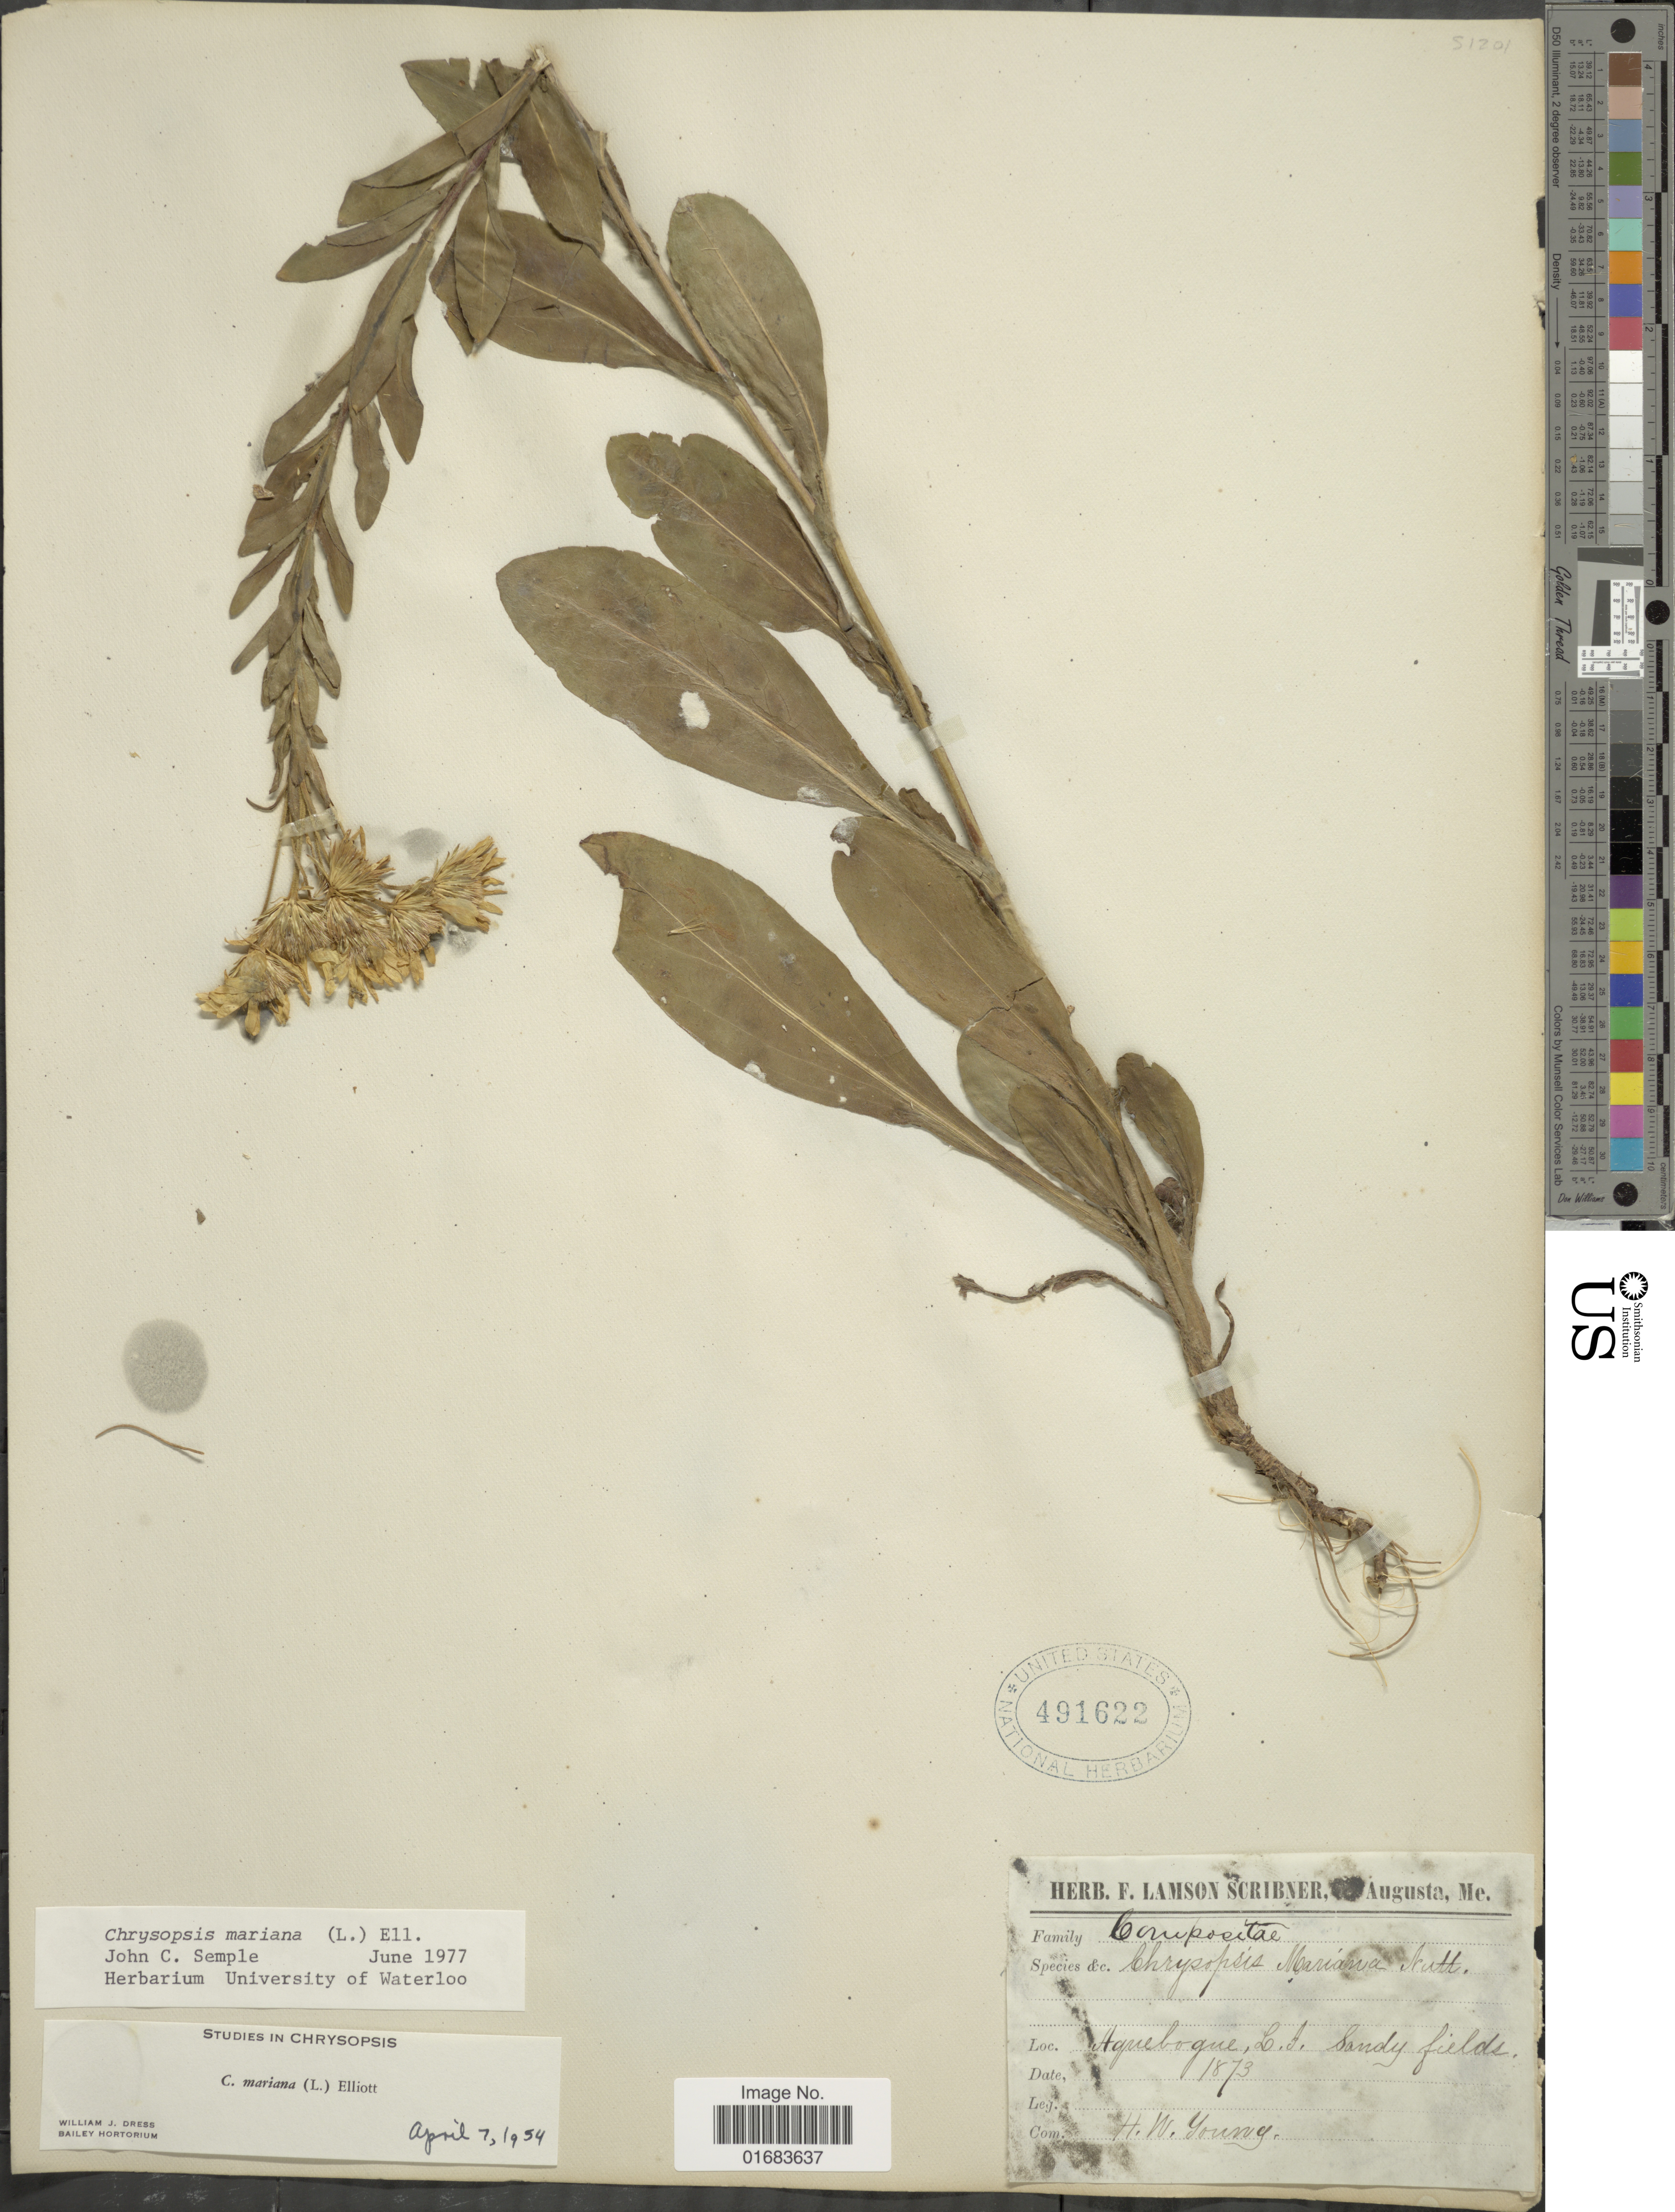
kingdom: Plantae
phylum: Tracheophyta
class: Magnoliopsida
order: Asterales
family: Asteraceae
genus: Chrysopsis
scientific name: Chrysopsis mariana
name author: (L.) Elliott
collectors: H. W. Young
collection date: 1873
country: United States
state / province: New York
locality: Aquebogue, L.I. Sandy fields.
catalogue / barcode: US 491622